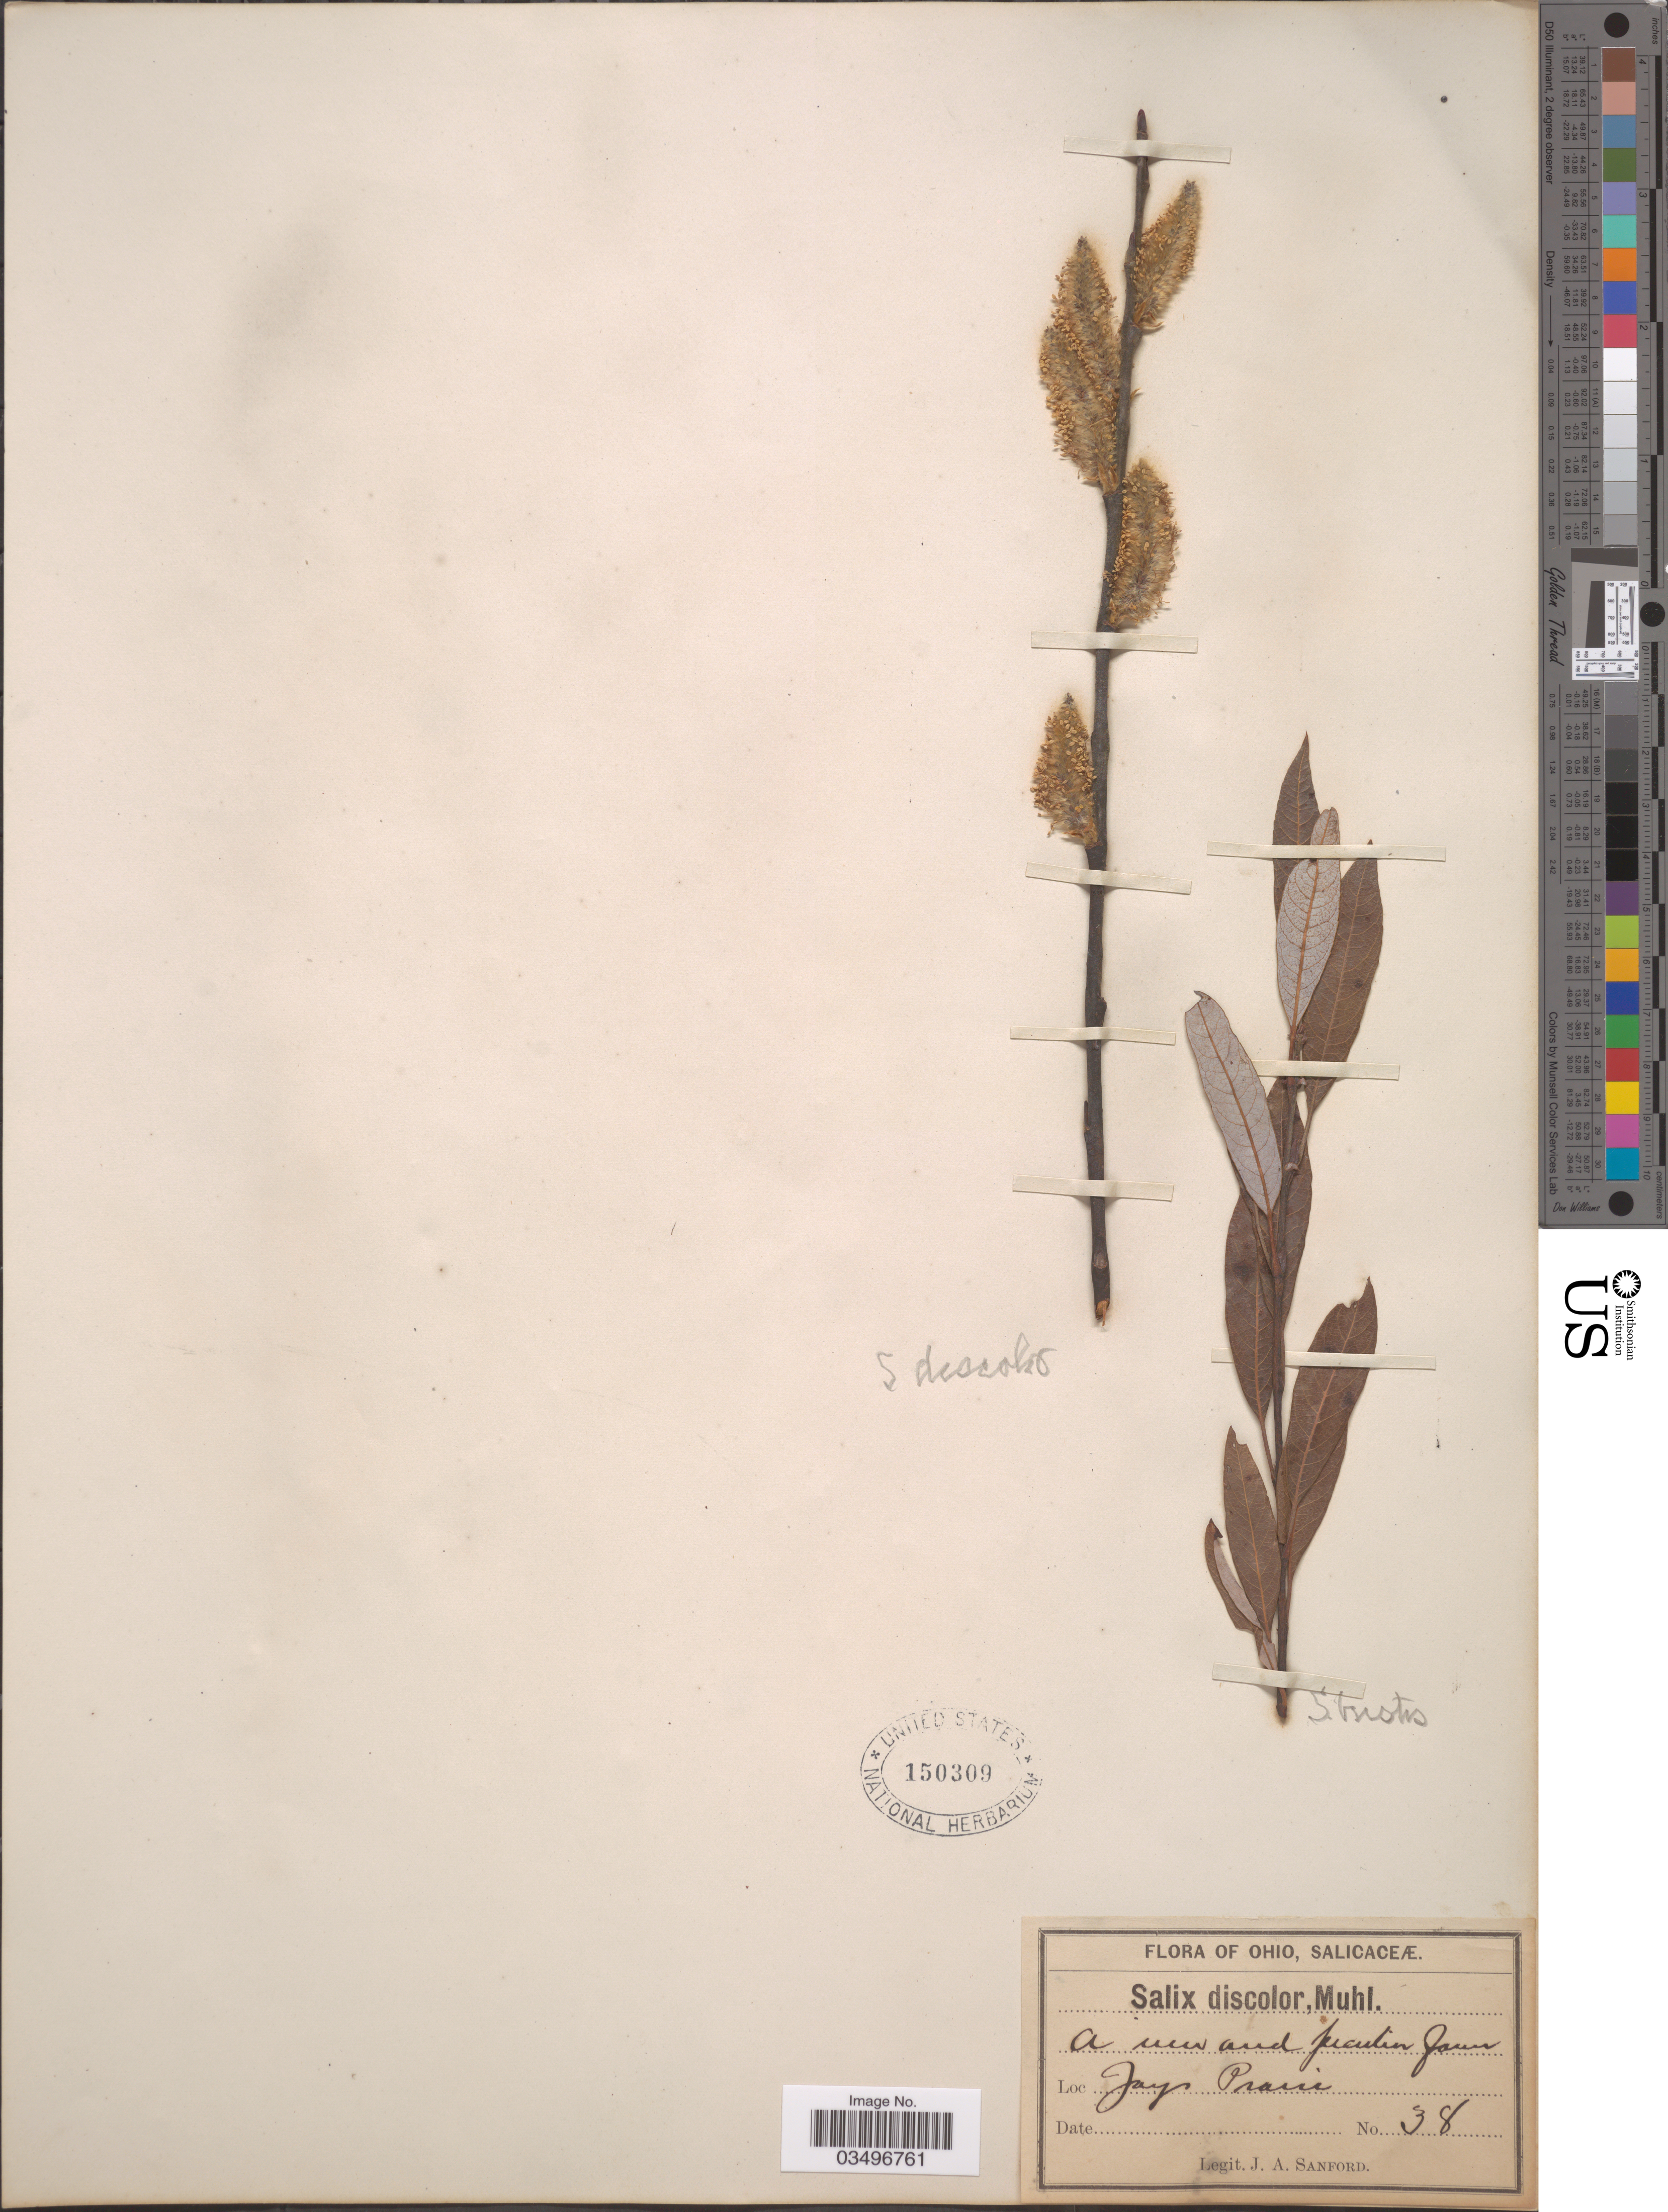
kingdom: Plantae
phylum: Tracheophyta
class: Magnoliopsida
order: Malpighiales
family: Salicaceae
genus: Salix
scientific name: Salix discolor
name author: Muhl.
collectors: J. Sanford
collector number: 38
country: United States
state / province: Ohio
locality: Joys [interpreted] Prairi.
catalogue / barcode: US 150309